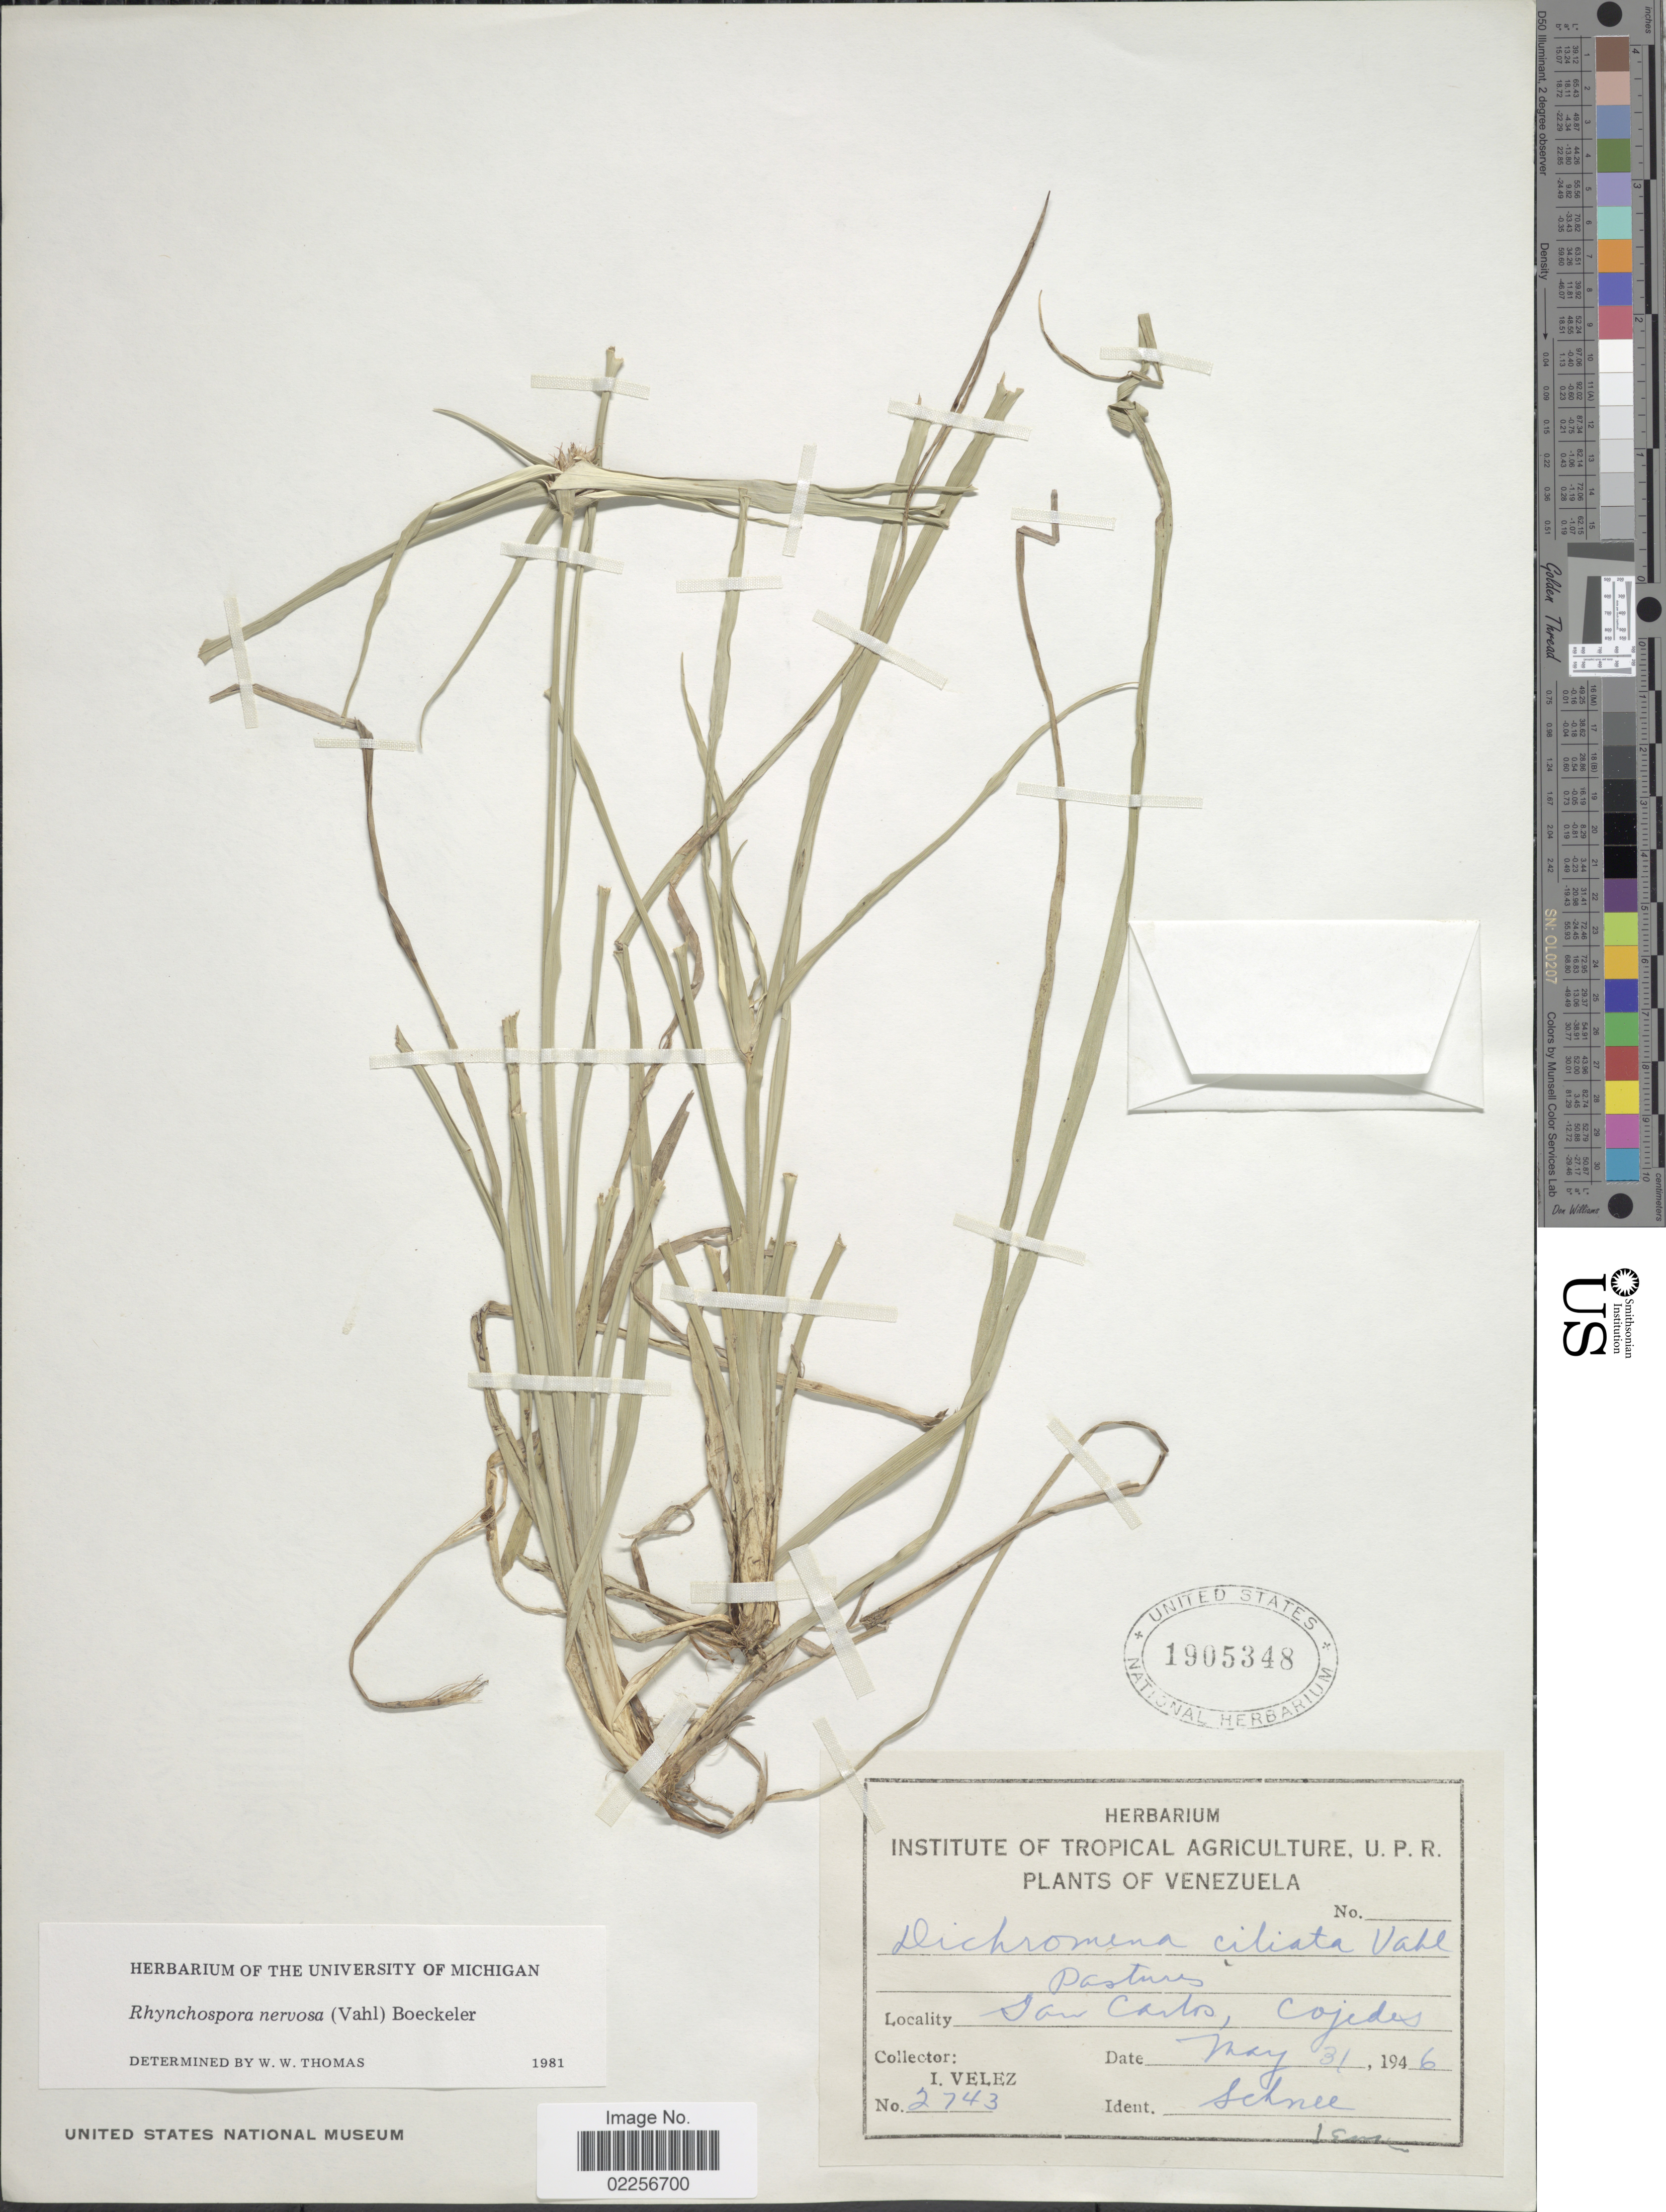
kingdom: Plantae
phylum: Tracheophyta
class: Liliopsida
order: Poales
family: Cyperaceae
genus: Rhynchospora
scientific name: Rhynchospora nervosa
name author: (Vahl) Boeckeler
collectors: I. Velez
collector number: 2743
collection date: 1946-05-31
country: Venezuela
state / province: Cojedes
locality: San Carlos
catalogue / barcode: US 1905348